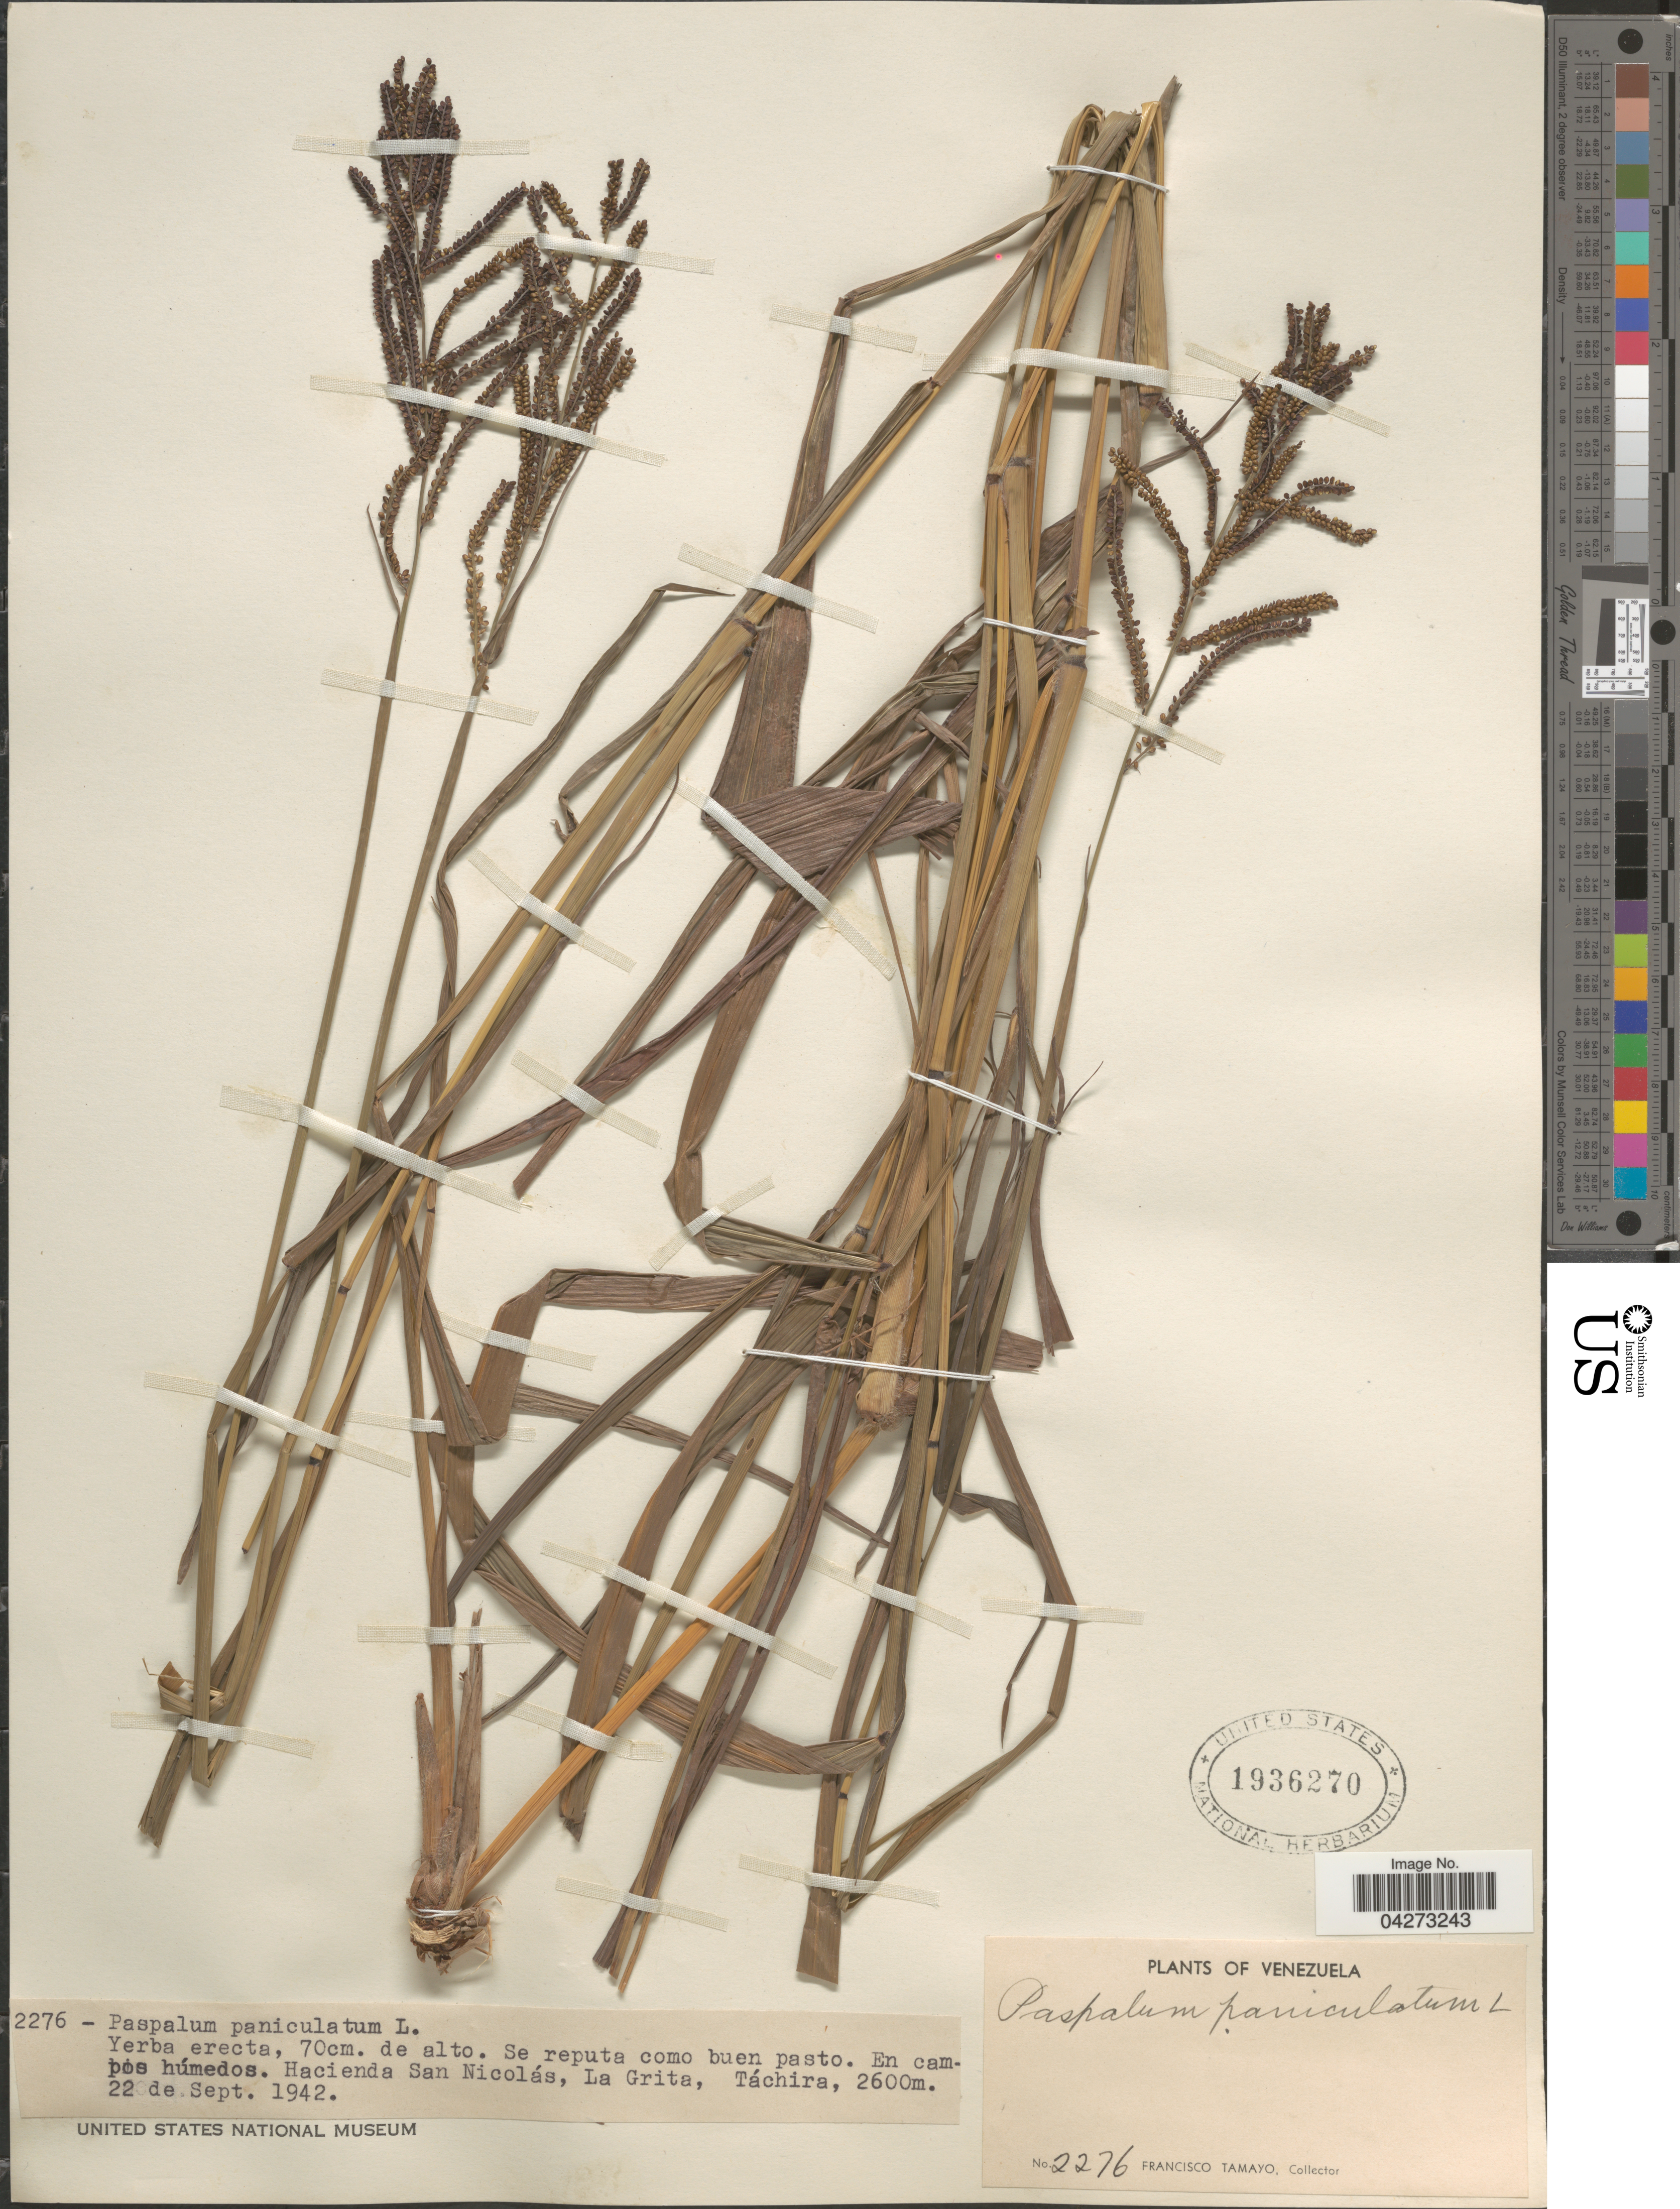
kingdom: Plantae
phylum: Tracheophyta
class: Liliopsida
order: Poales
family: Poaceae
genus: Paspalum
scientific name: Paspalum paniculatum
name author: L.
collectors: F. Tamayo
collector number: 2276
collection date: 1942-09-22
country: Venezuela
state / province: Tachira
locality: Hacienda San Nicolás, La Grita.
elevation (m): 2600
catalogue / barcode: US 1936270